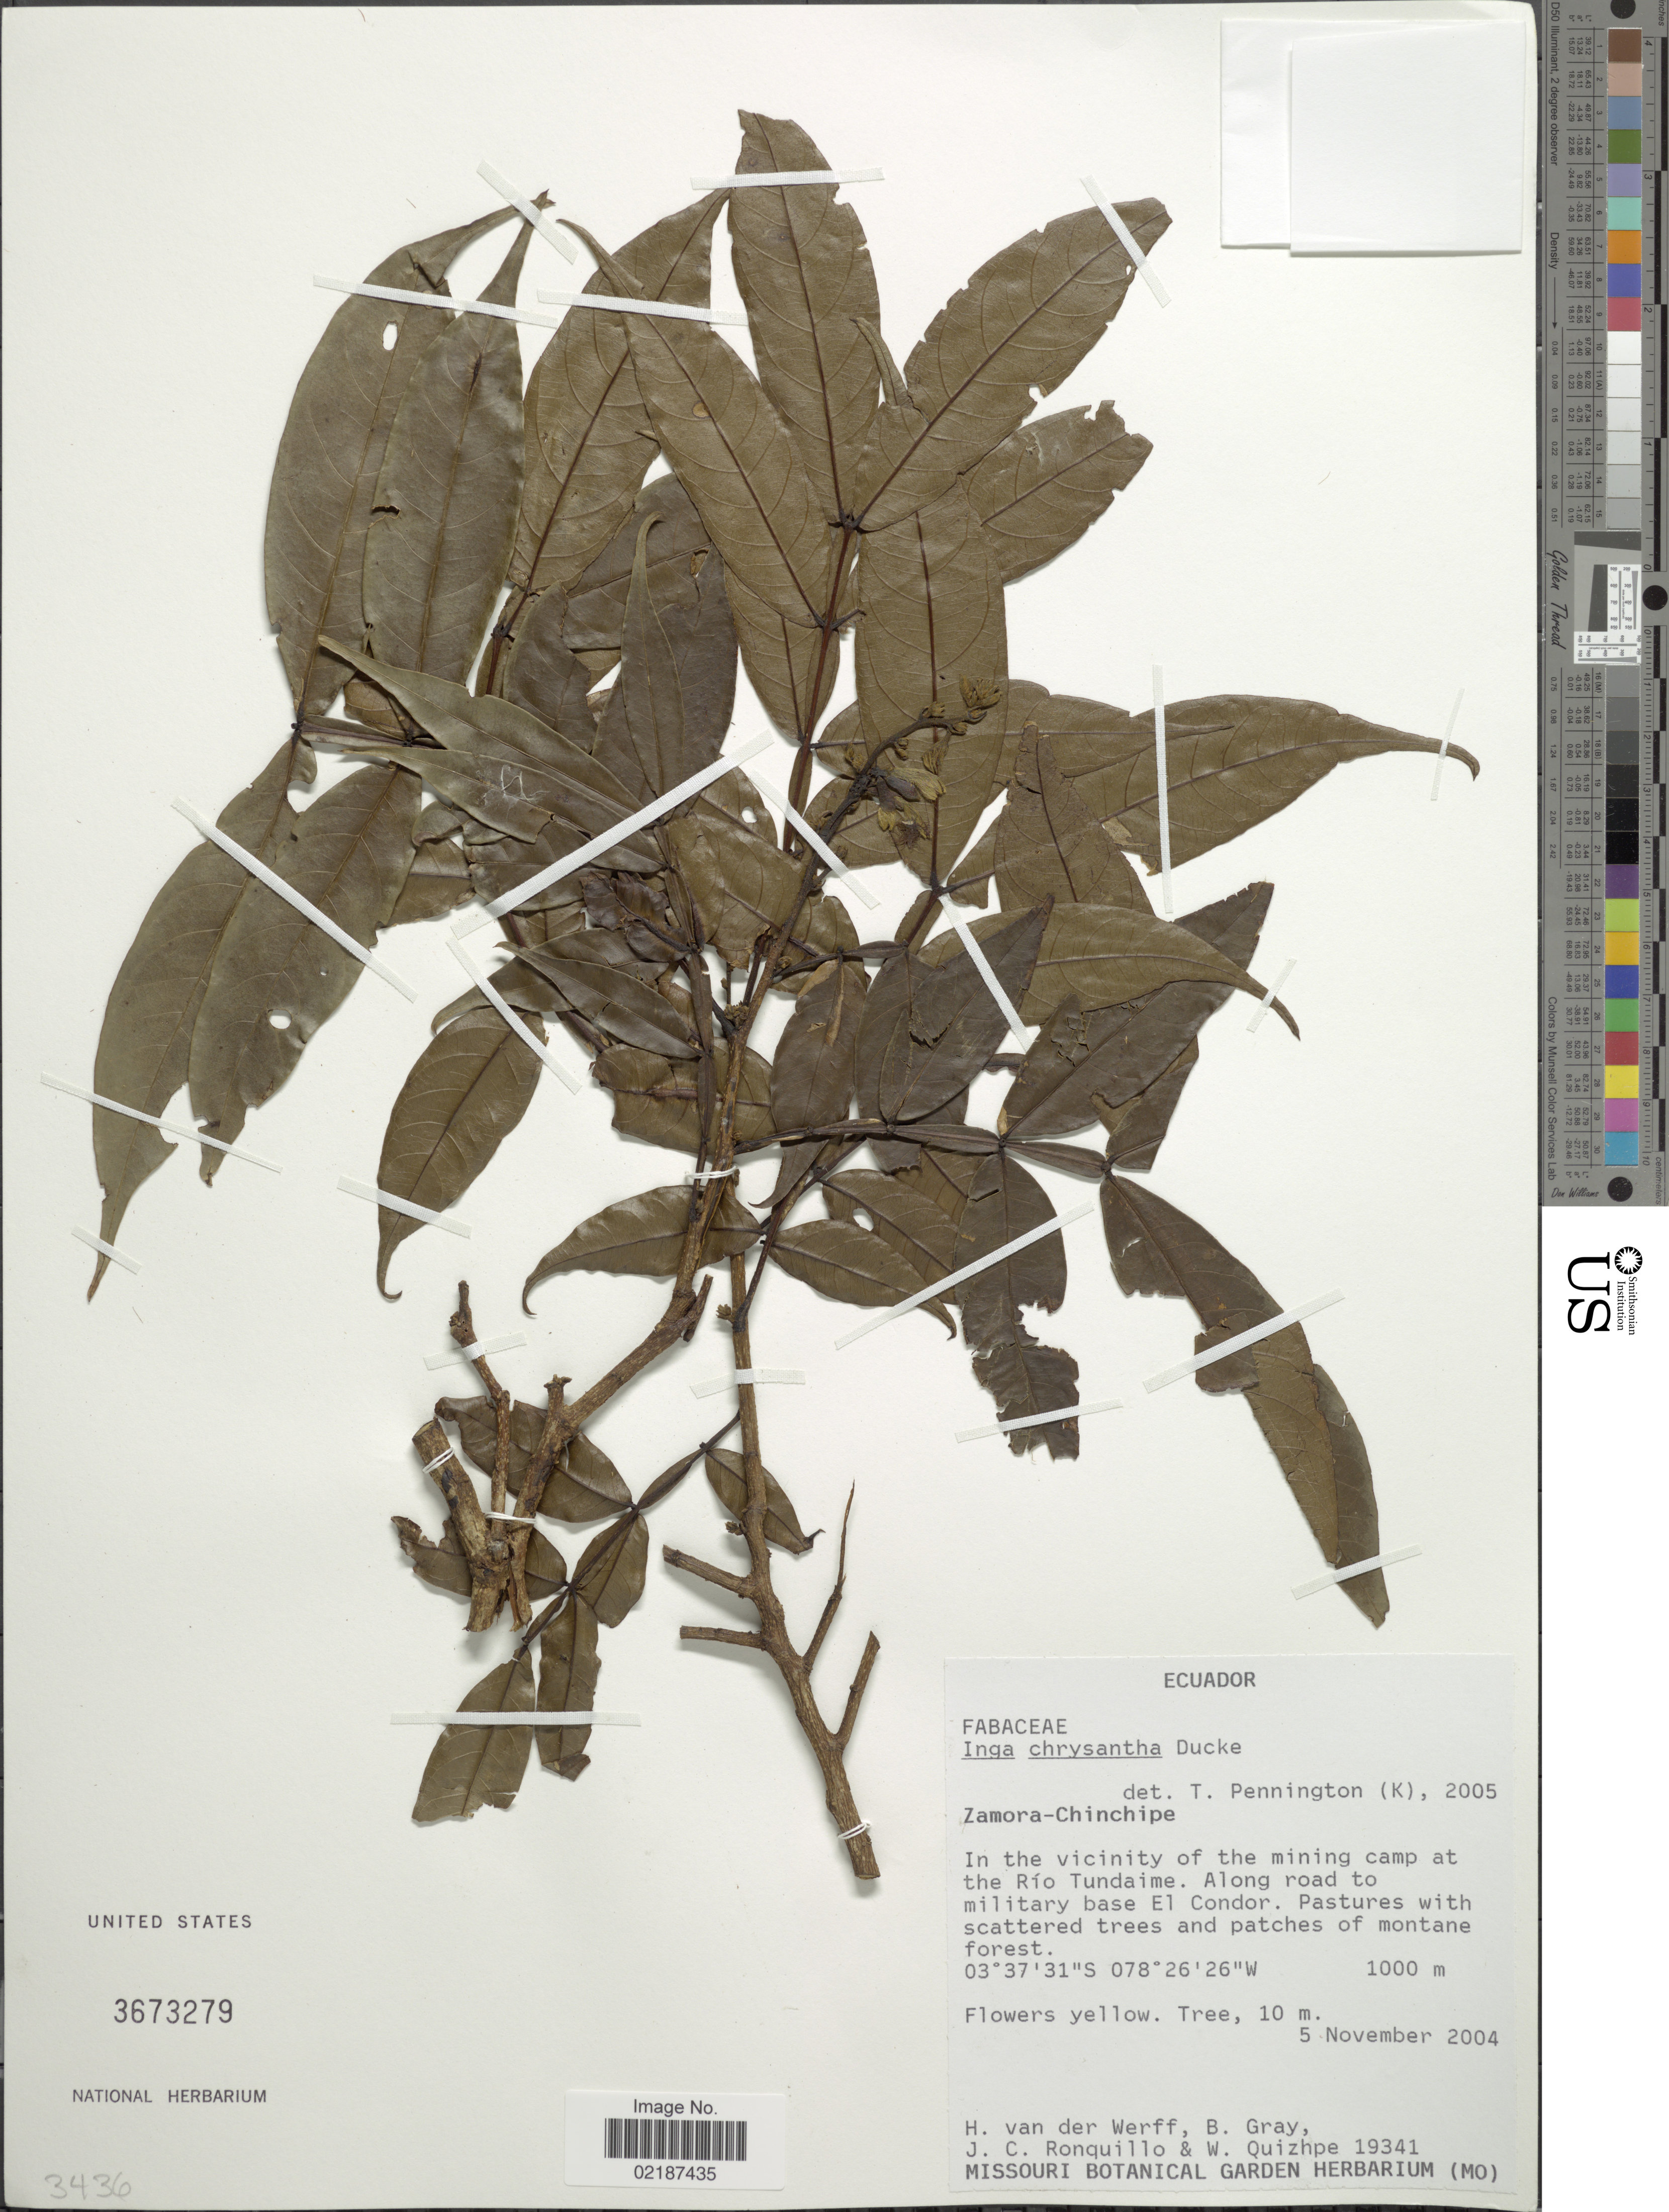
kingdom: Plantae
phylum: Tracheophyta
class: Magnoliopsida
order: Fabales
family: Fabaceae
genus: Inga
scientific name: Inga chrysantha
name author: Ducke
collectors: H. van der Werff, B. Gray, J. Ronquillo & W. Quizhpe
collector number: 19341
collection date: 2004-11-05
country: Ecuador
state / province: Zamora-Chinchipe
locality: In the vicinity of the mining camp at the Rio Tundaime. Along the road to military base El Condor. Pastures with scattered trees and patches of montane forest.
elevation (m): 1000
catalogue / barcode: US 3673279